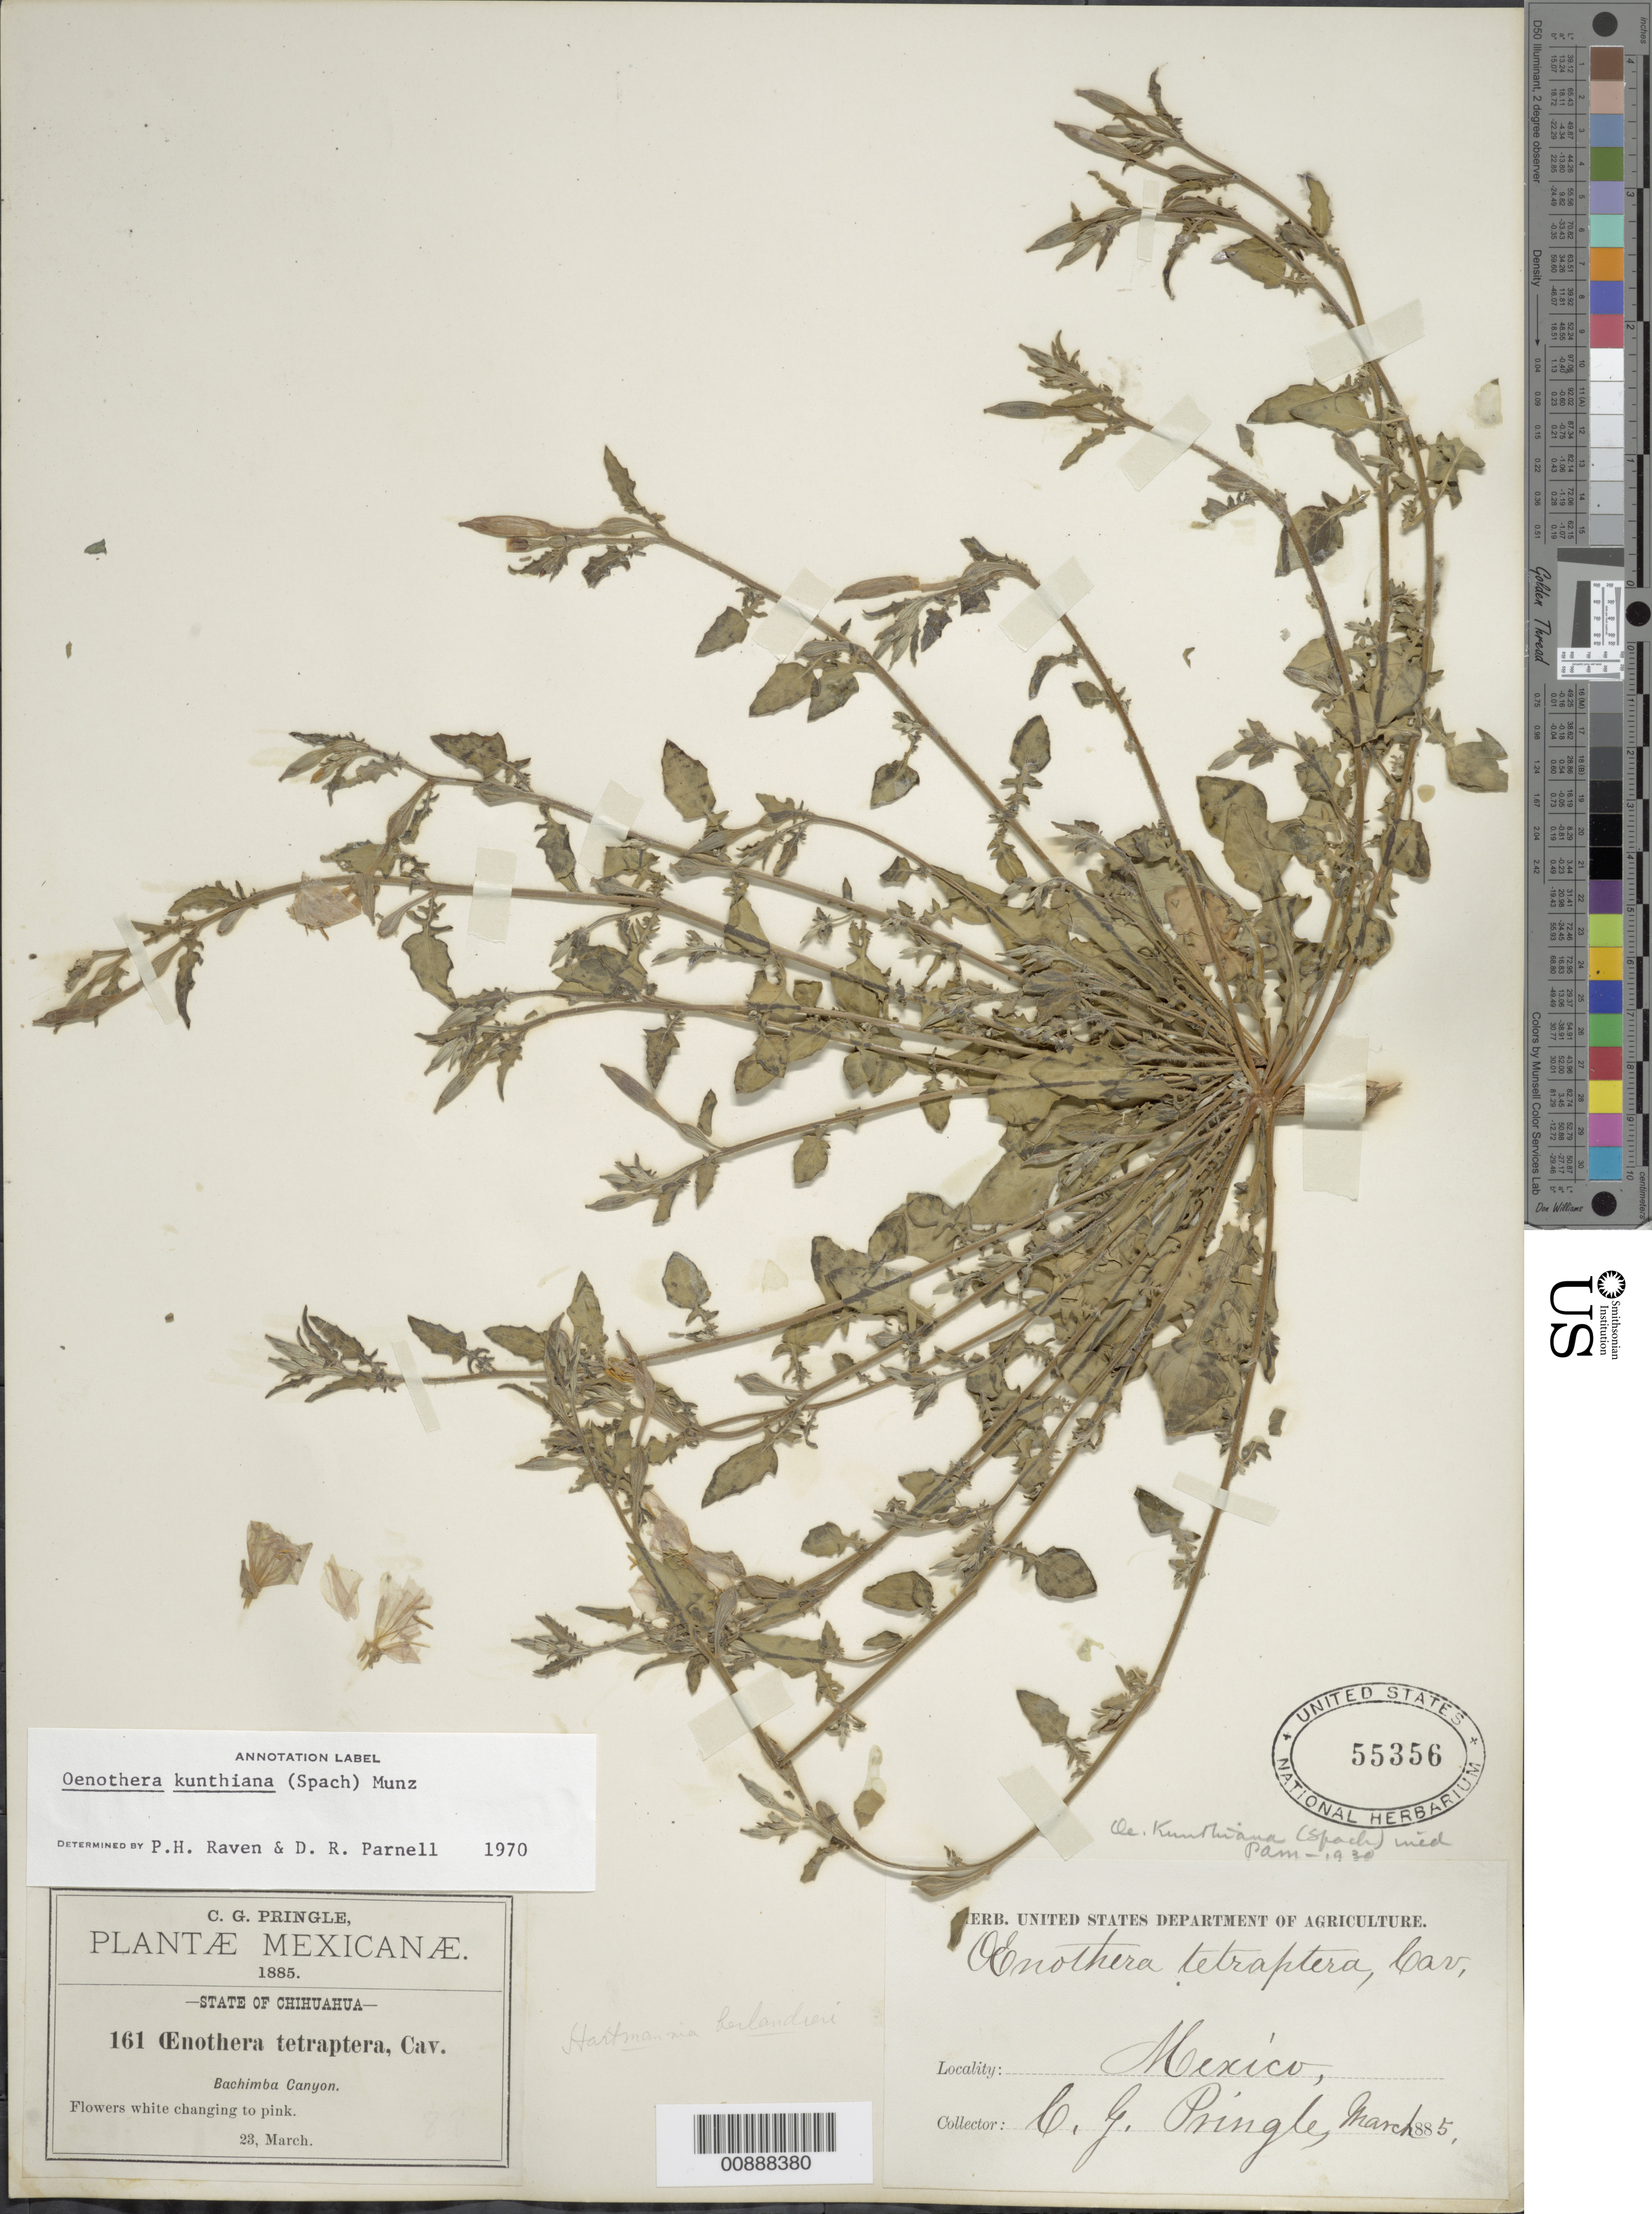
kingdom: Plantae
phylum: Tracheophyta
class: Magnoliopsida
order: Myrtales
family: Onagraceae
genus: Oenothera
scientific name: Oenothera kunthiana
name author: (Spach) Munz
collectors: C. G. Pringle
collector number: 161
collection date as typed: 23 Mar 1885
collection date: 1885-03-23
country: Mexico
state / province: Chihuahua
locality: Bachimba Canyon, Chihuahua.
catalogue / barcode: US 55356